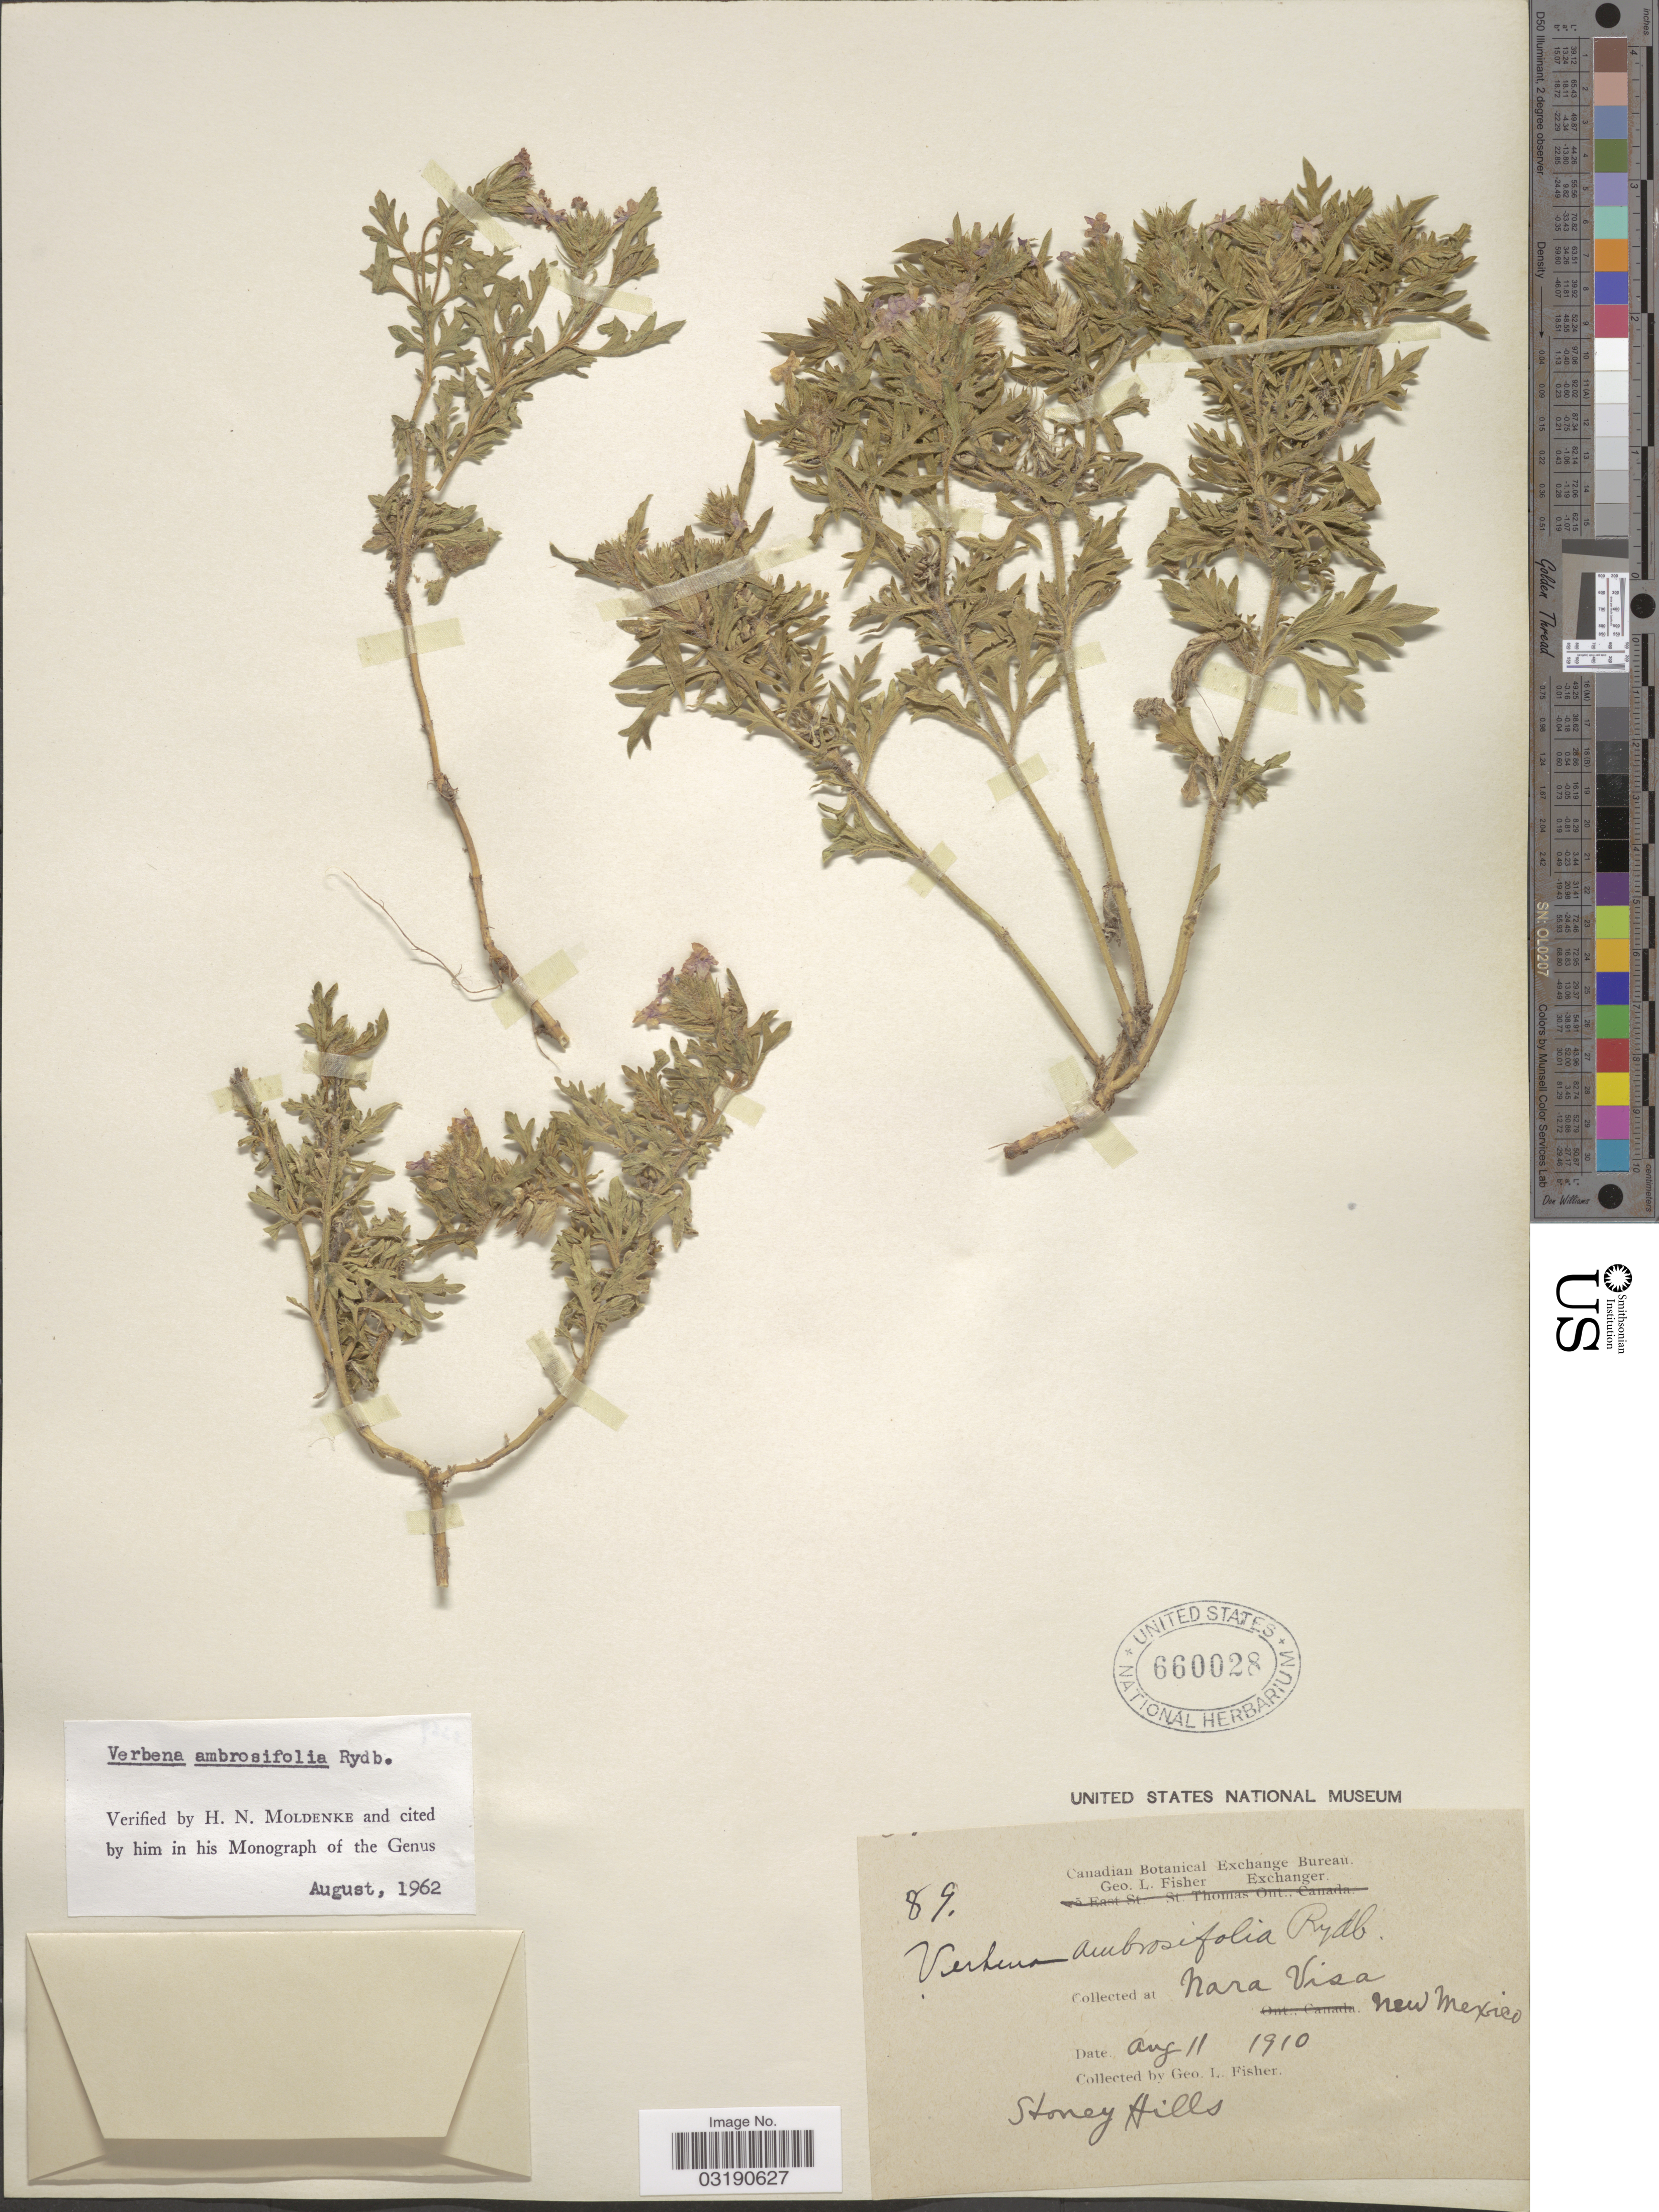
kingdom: Plantae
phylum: Tracheophyta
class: Magnoliopsida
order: Lamiales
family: Verbenaceae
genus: Verbena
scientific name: Verbena ambrosiifolia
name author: Rydb. ex Small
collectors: G. L. Fisher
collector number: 89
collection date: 1910-08-11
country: United States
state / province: New Mexico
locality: Nara Visa, Stoney Hills.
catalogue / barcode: US 660028